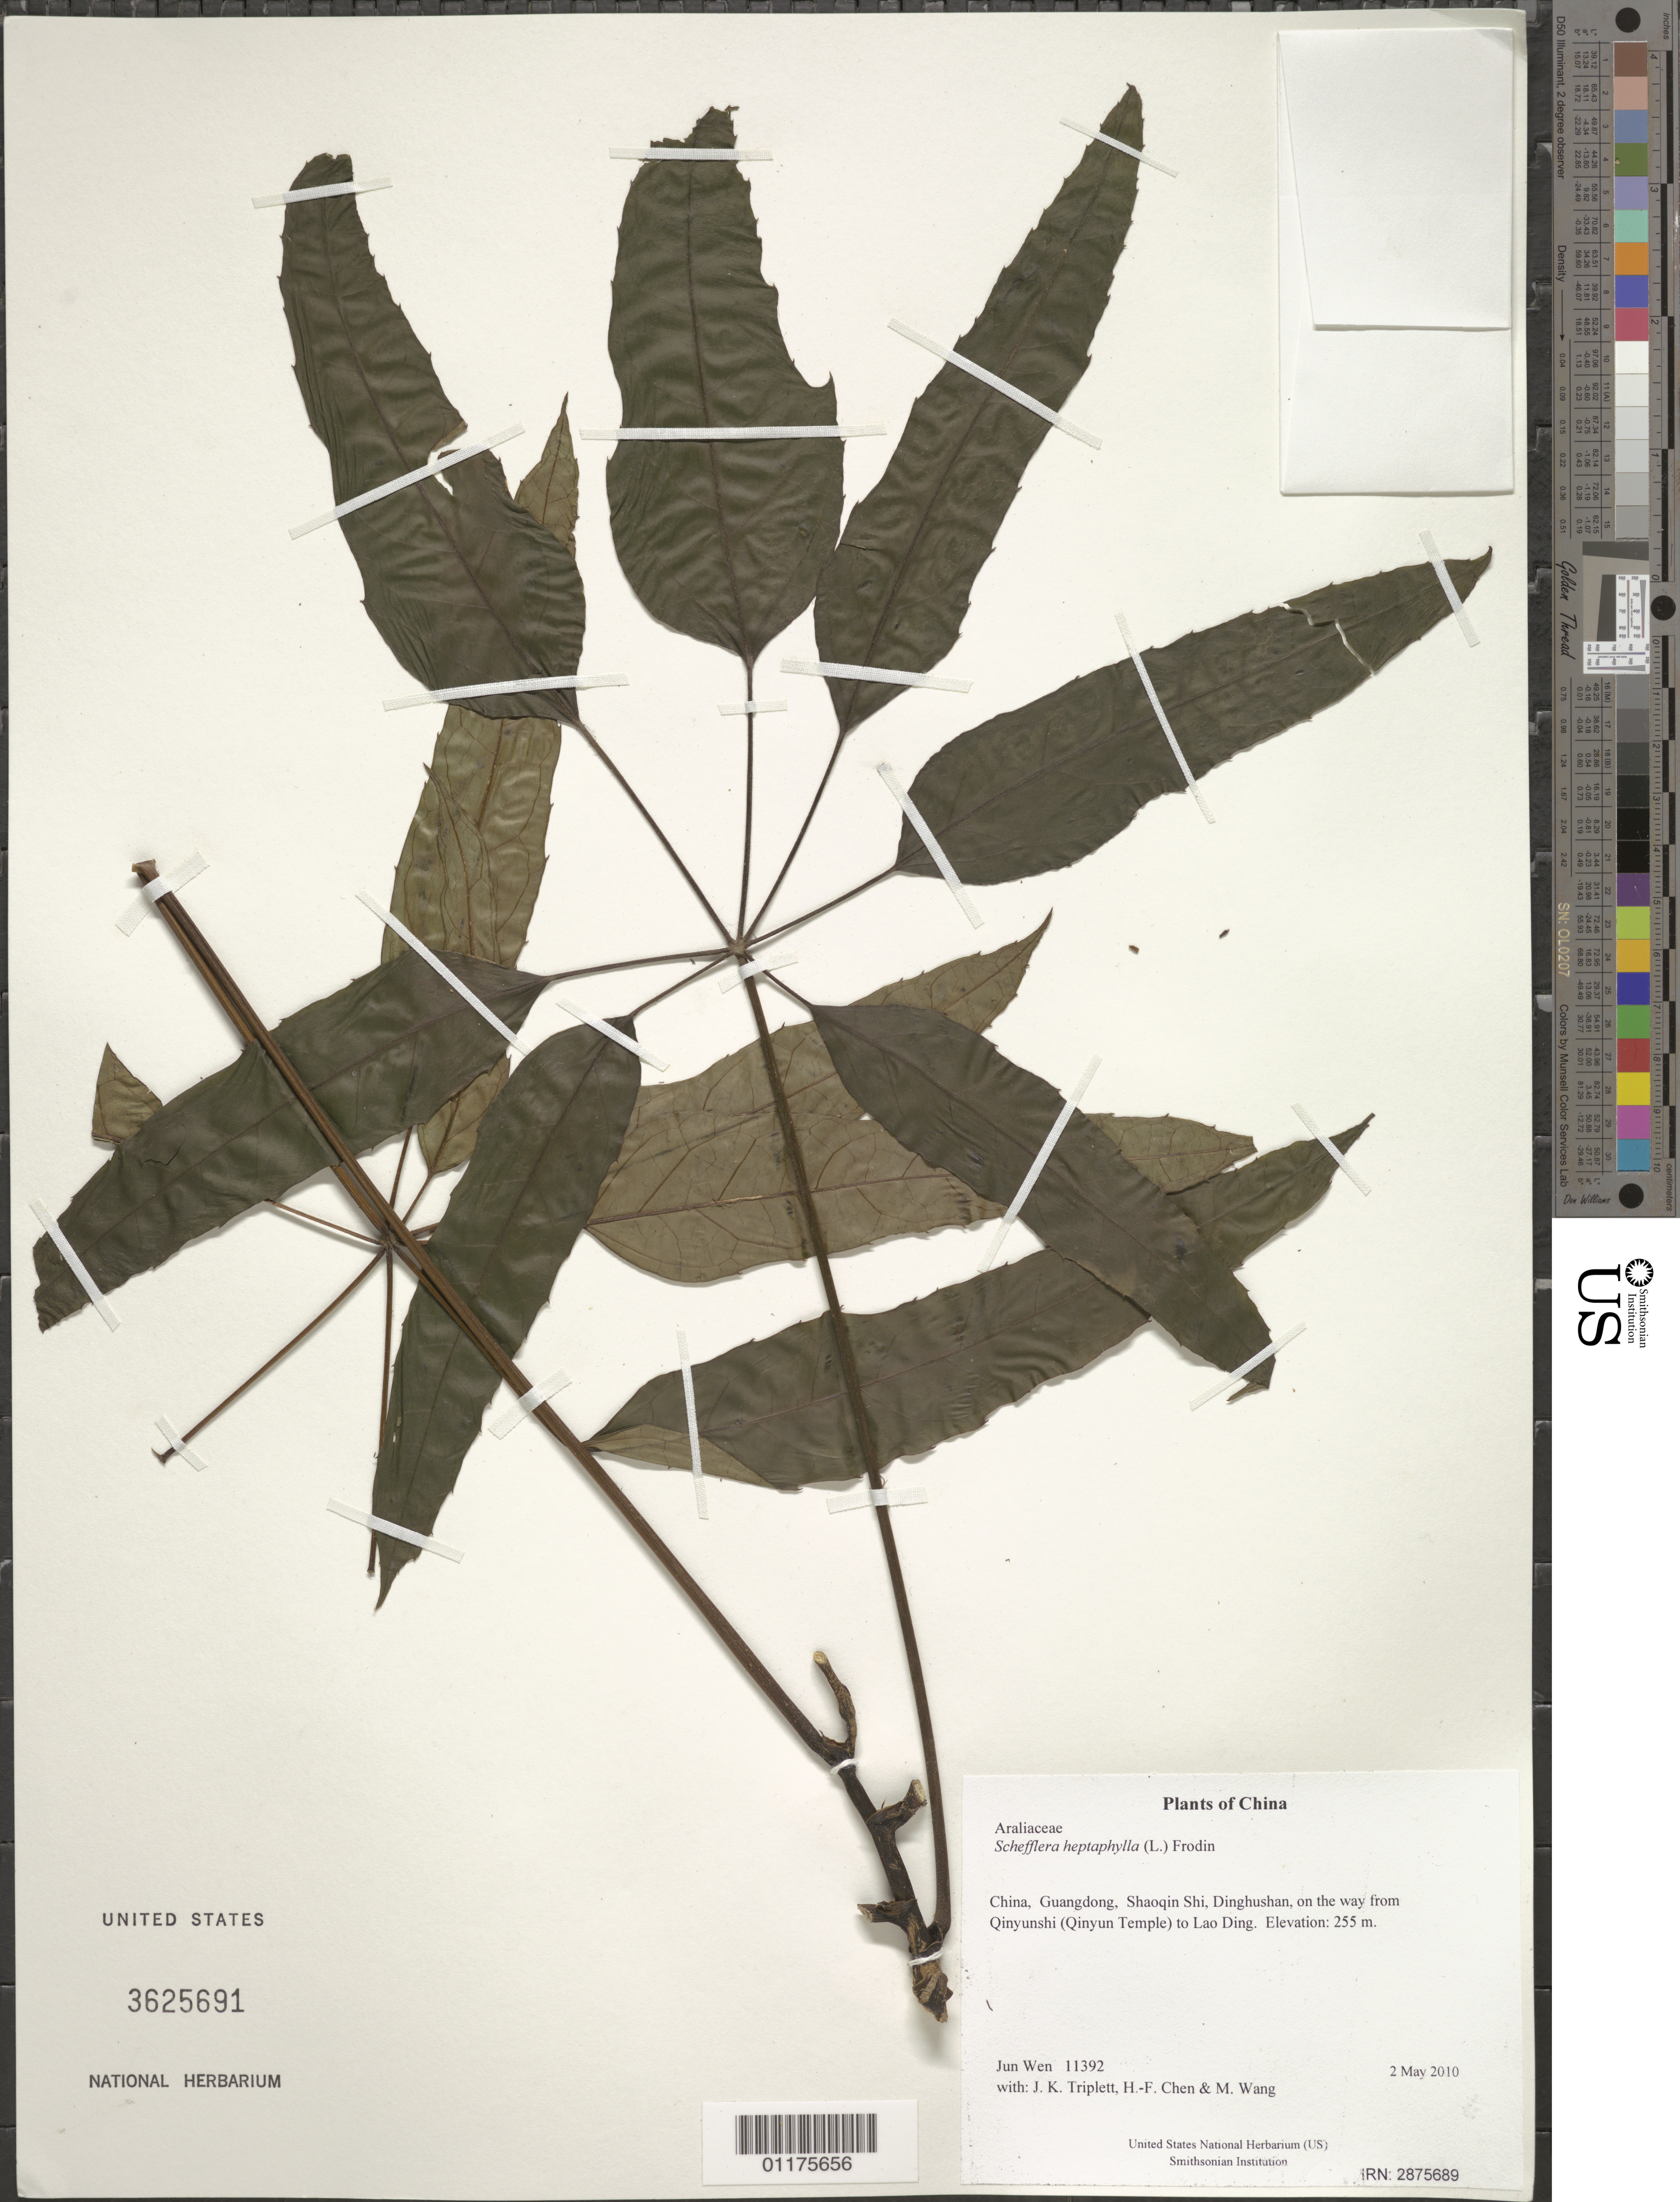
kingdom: Plantae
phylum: Tracheophyta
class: Magnoliopsida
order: Apiales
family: Araliaceae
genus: Schefflera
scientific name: Schefflera heptaphylla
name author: (L.) Frodin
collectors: J. Wen, J. K. Triplett, H.-F. Chen & M. Wang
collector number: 11392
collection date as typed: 2 May 2010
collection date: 2010-05-02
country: China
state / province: Guangdong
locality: Shaoqin Shi, Dinghushan, on the way from Qinyunshi (Qinyun Temple) to Lao Ding.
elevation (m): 255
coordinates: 23 09.575 N, 112 31.817 E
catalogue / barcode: US 3625691